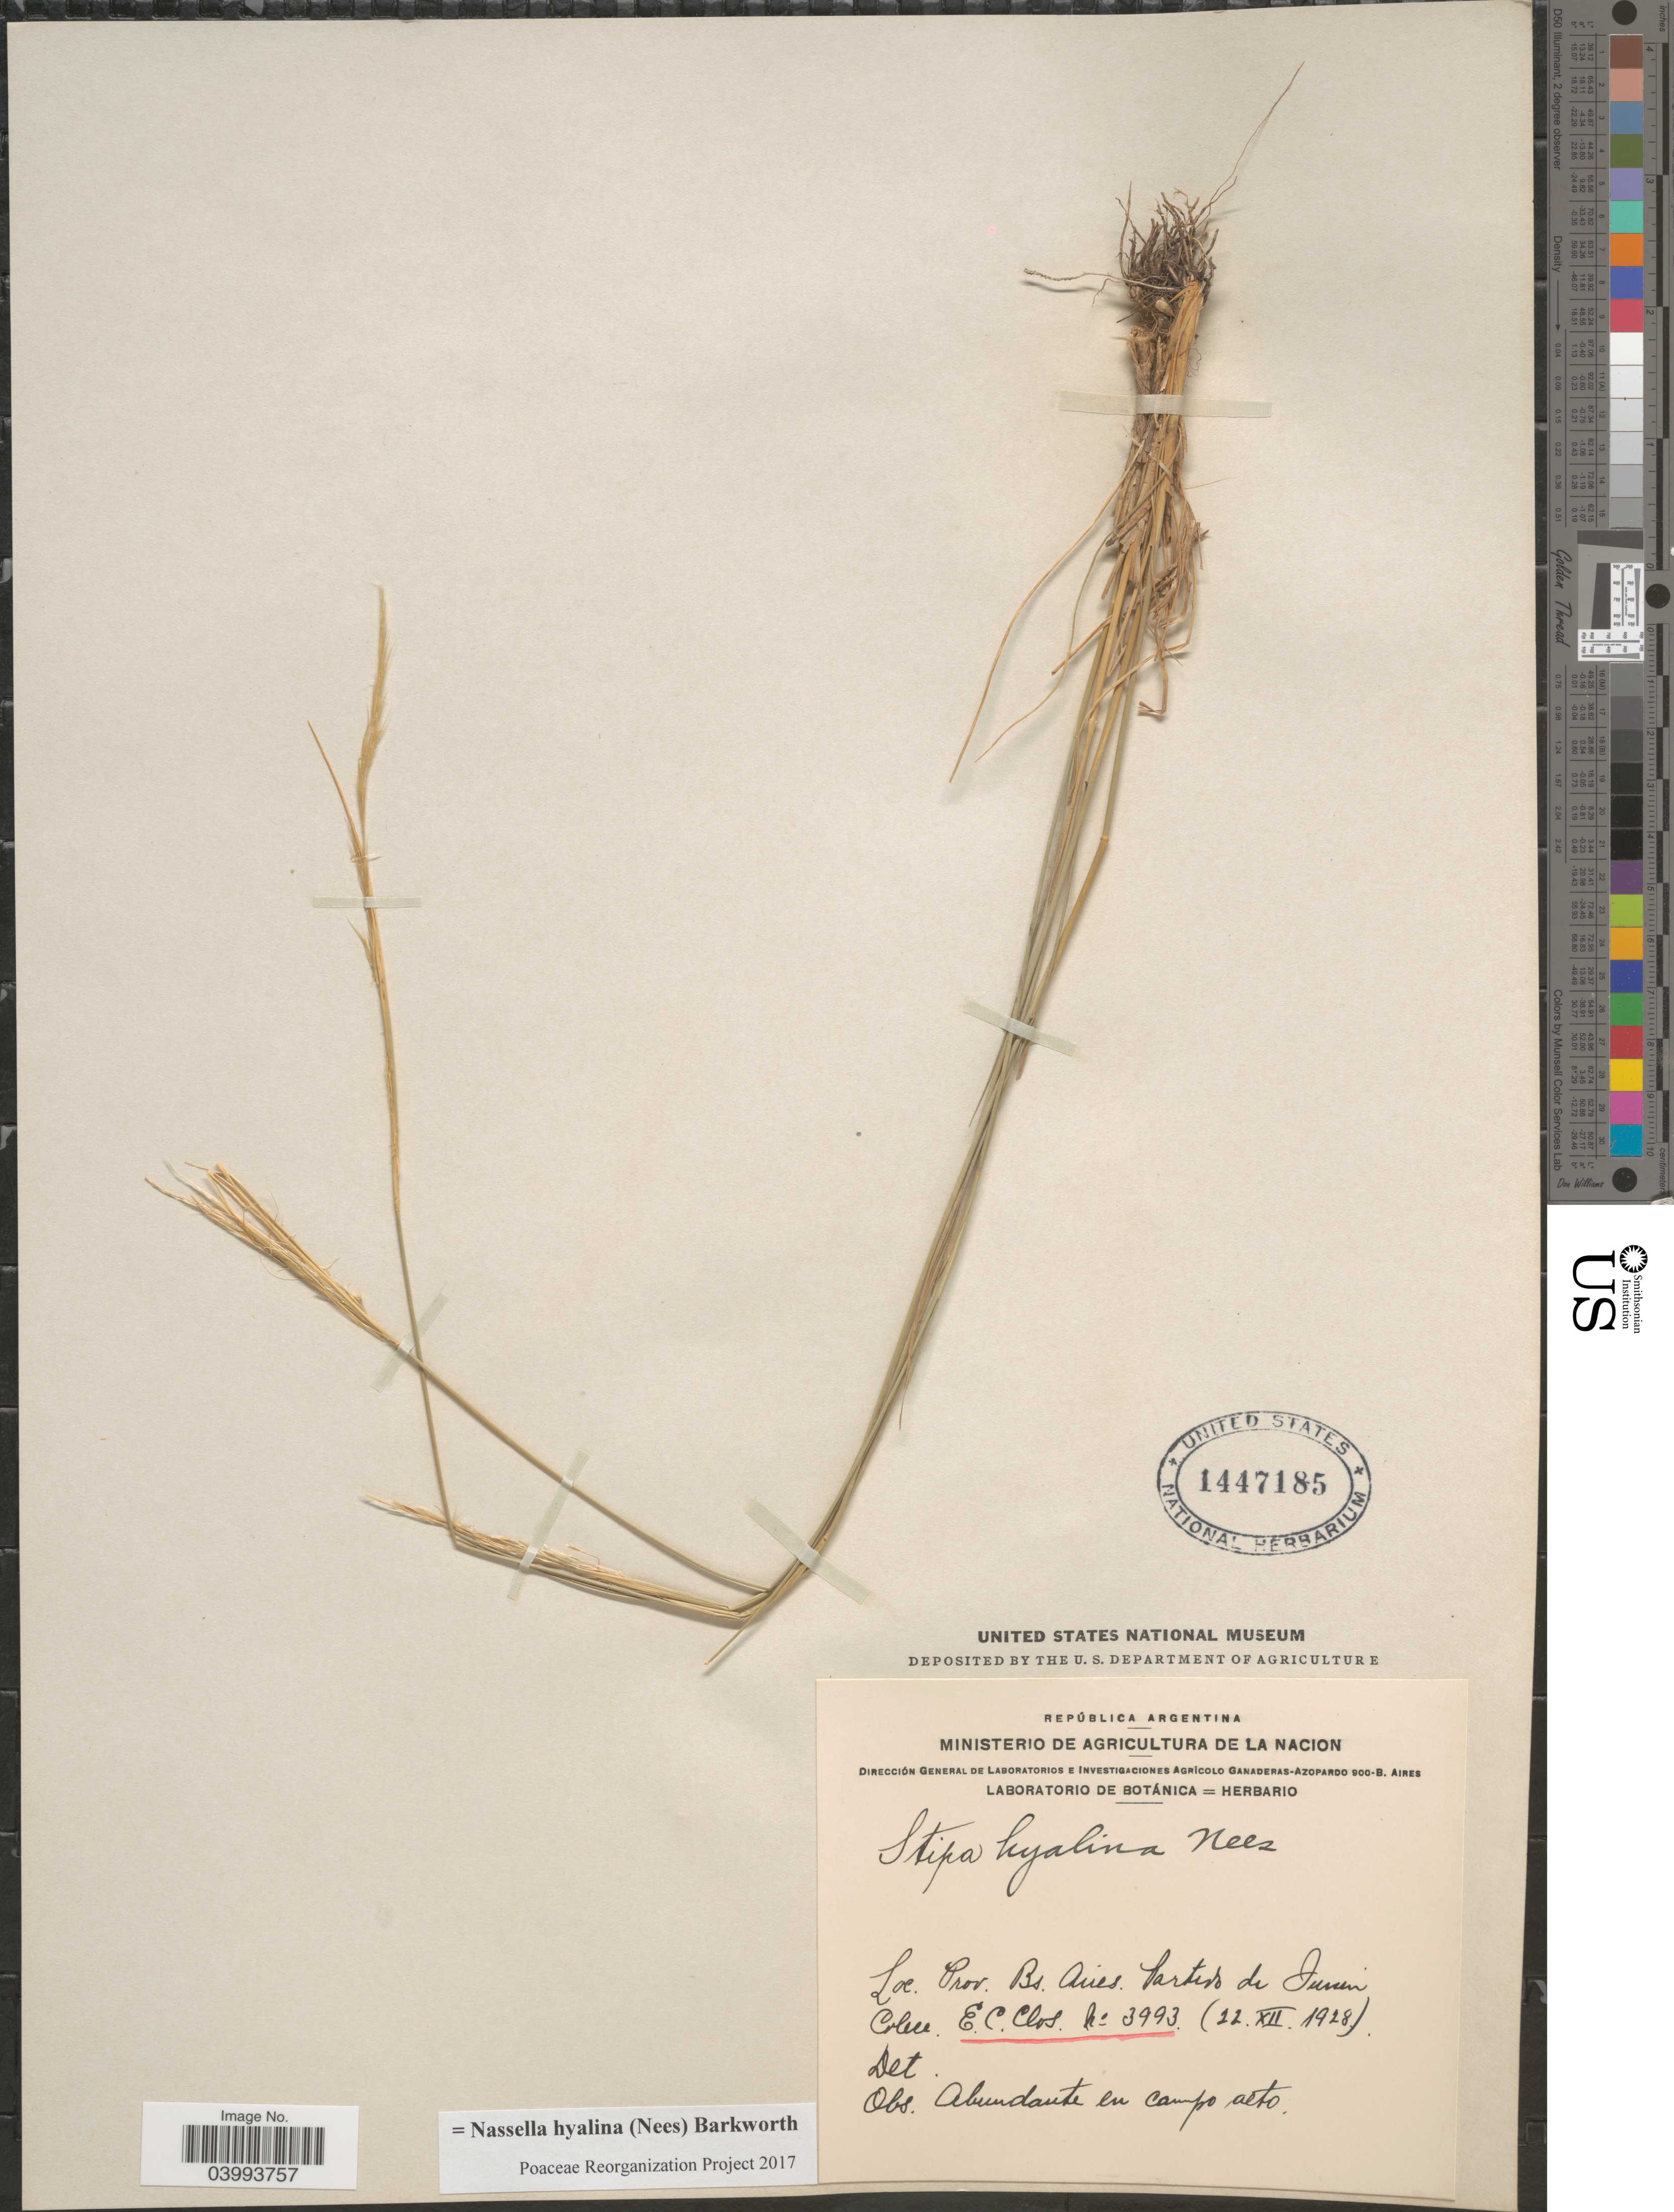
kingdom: Plantae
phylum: Tracheophyta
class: Liliopsida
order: Poales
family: Poaceae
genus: Nassella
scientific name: Nassella hyalina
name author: (Nees) Barkworth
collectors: E. Clos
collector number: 3993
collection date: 1928-12-22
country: Argentina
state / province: Buenos Aires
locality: Prov. Bs. Aires. Partido de Junin.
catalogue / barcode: US 1447185